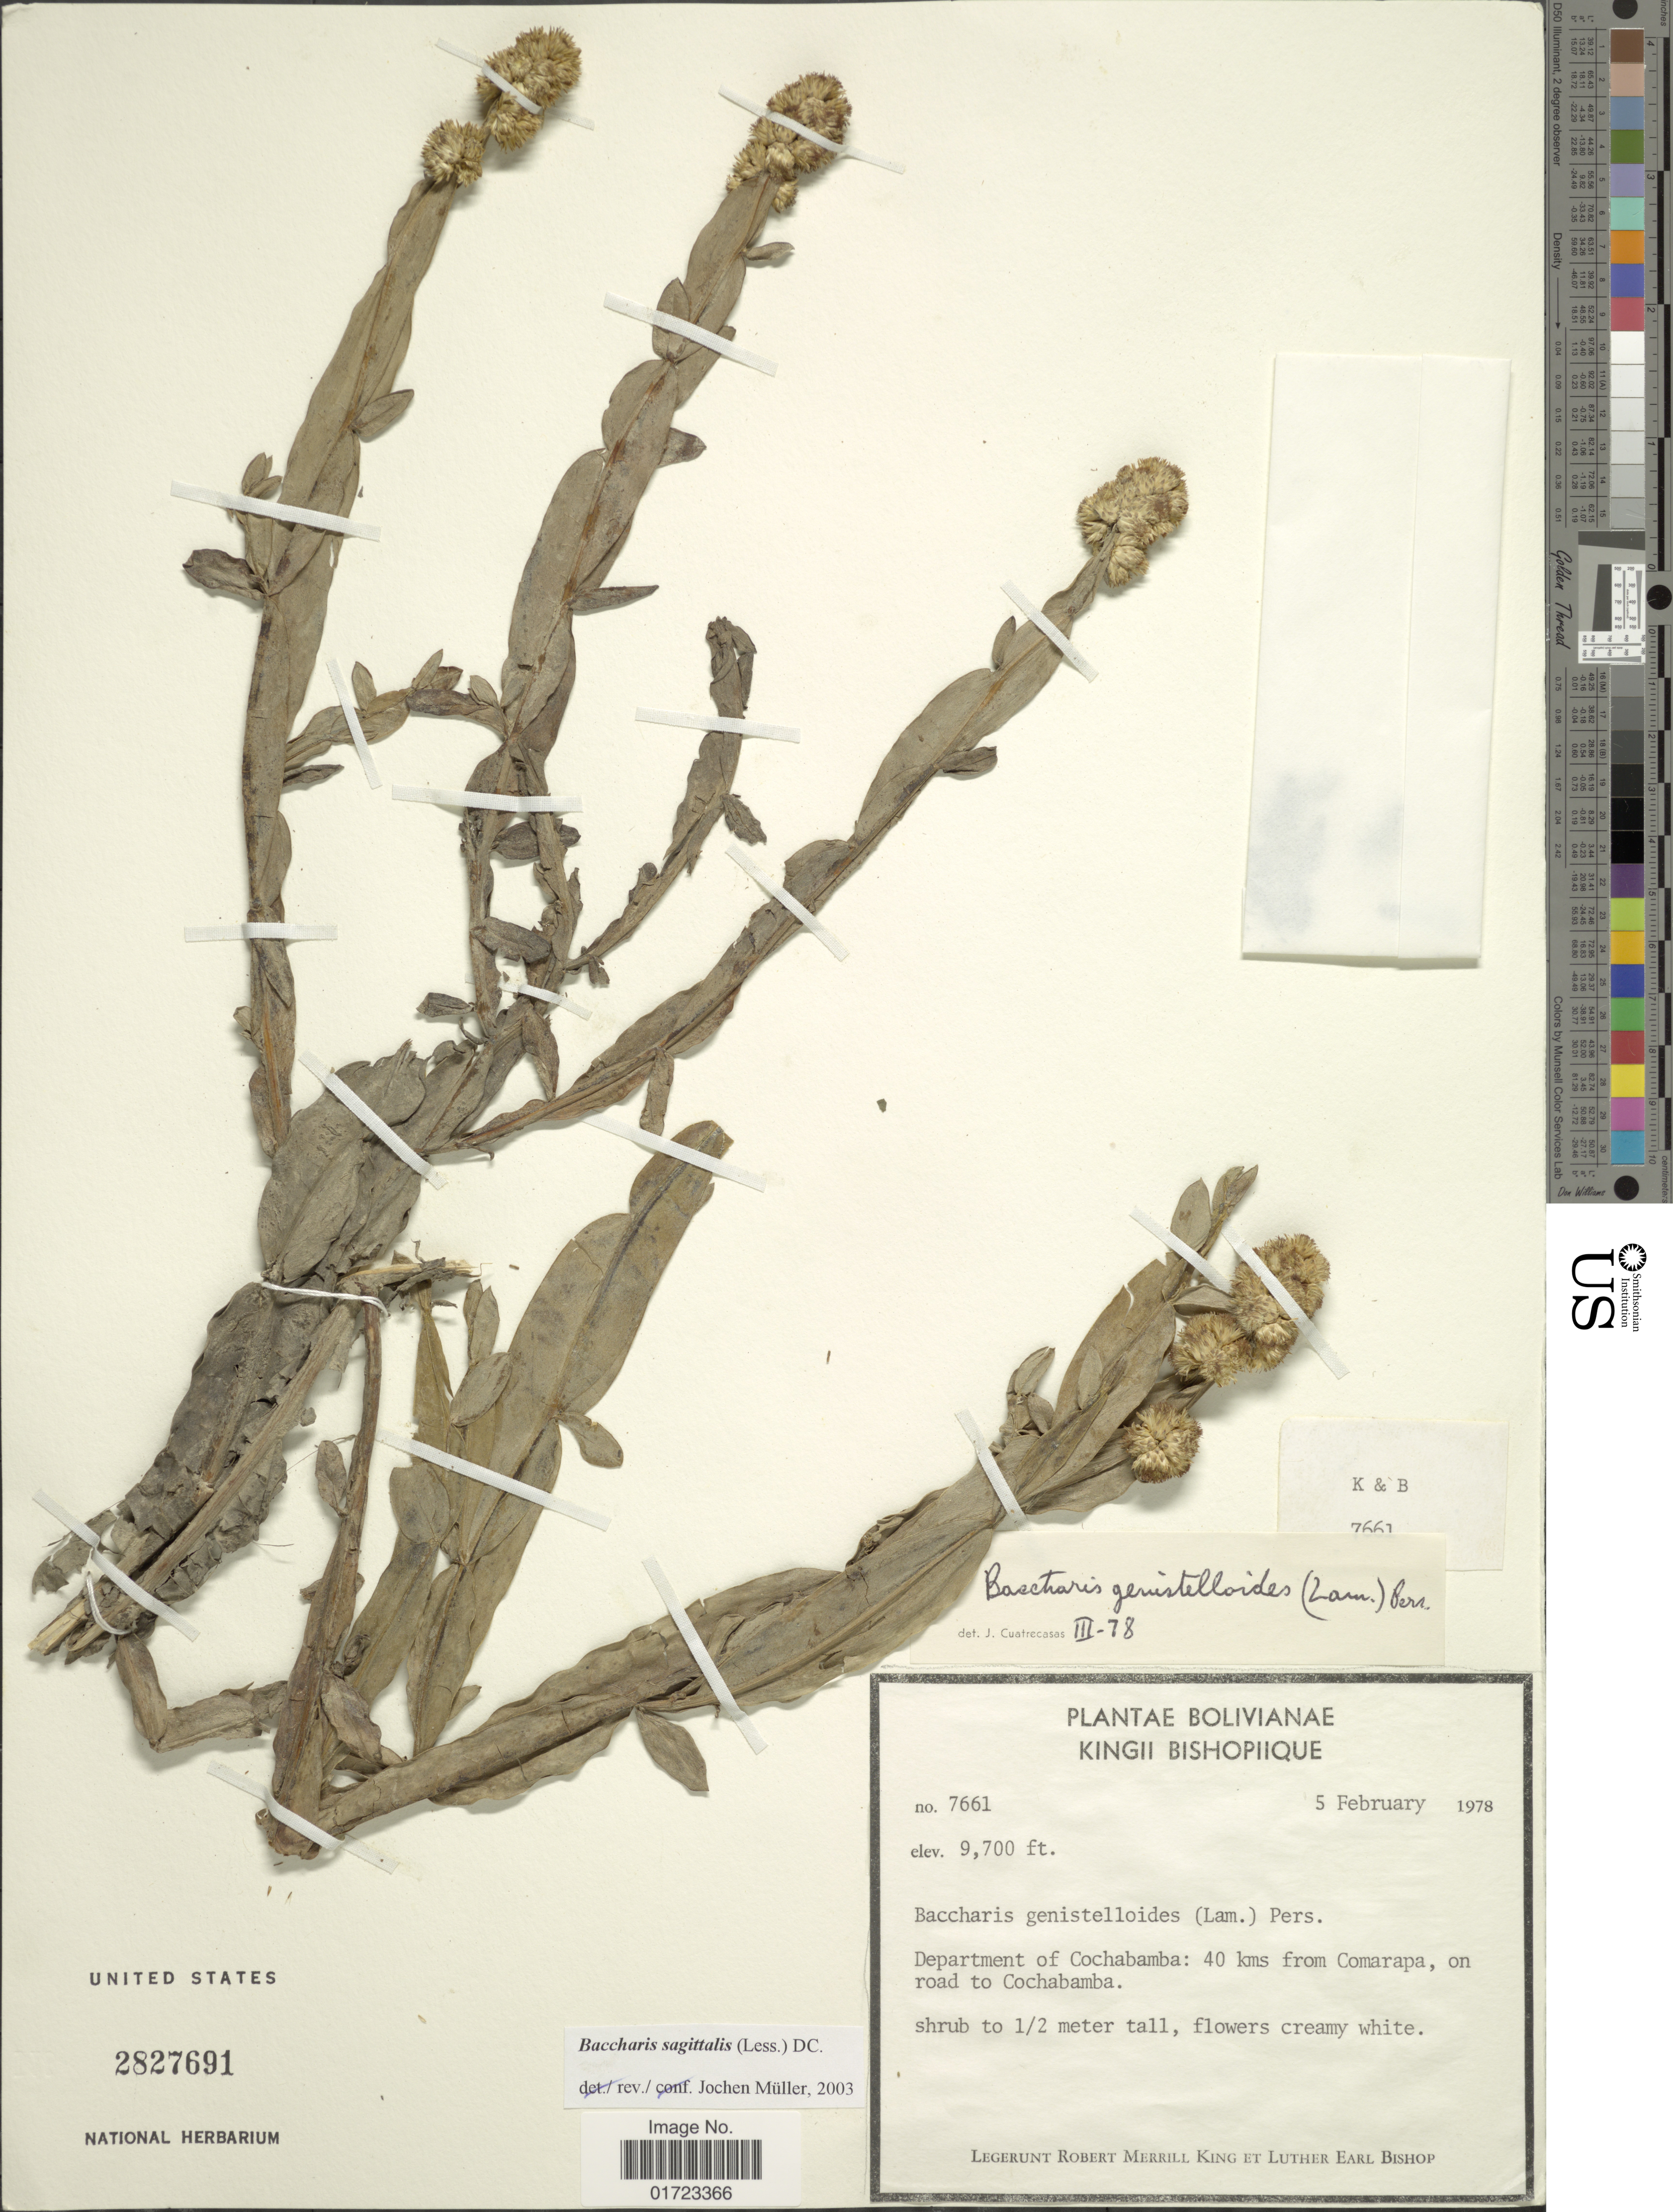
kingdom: Plantae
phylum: Tracheophyta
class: Magnoliopsida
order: Asterales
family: Asteraceae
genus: Baccharis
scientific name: Baccharis sagittalis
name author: (Less.) DC.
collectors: R. M. King & L. E. Bishop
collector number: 7661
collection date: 1978-02-05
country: Bolivia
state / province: Cochabamba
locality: Department of Cochabamba: 40 kms from Comarapa, on road to Cochabamba.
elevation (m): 2957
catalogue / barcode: US 2827691